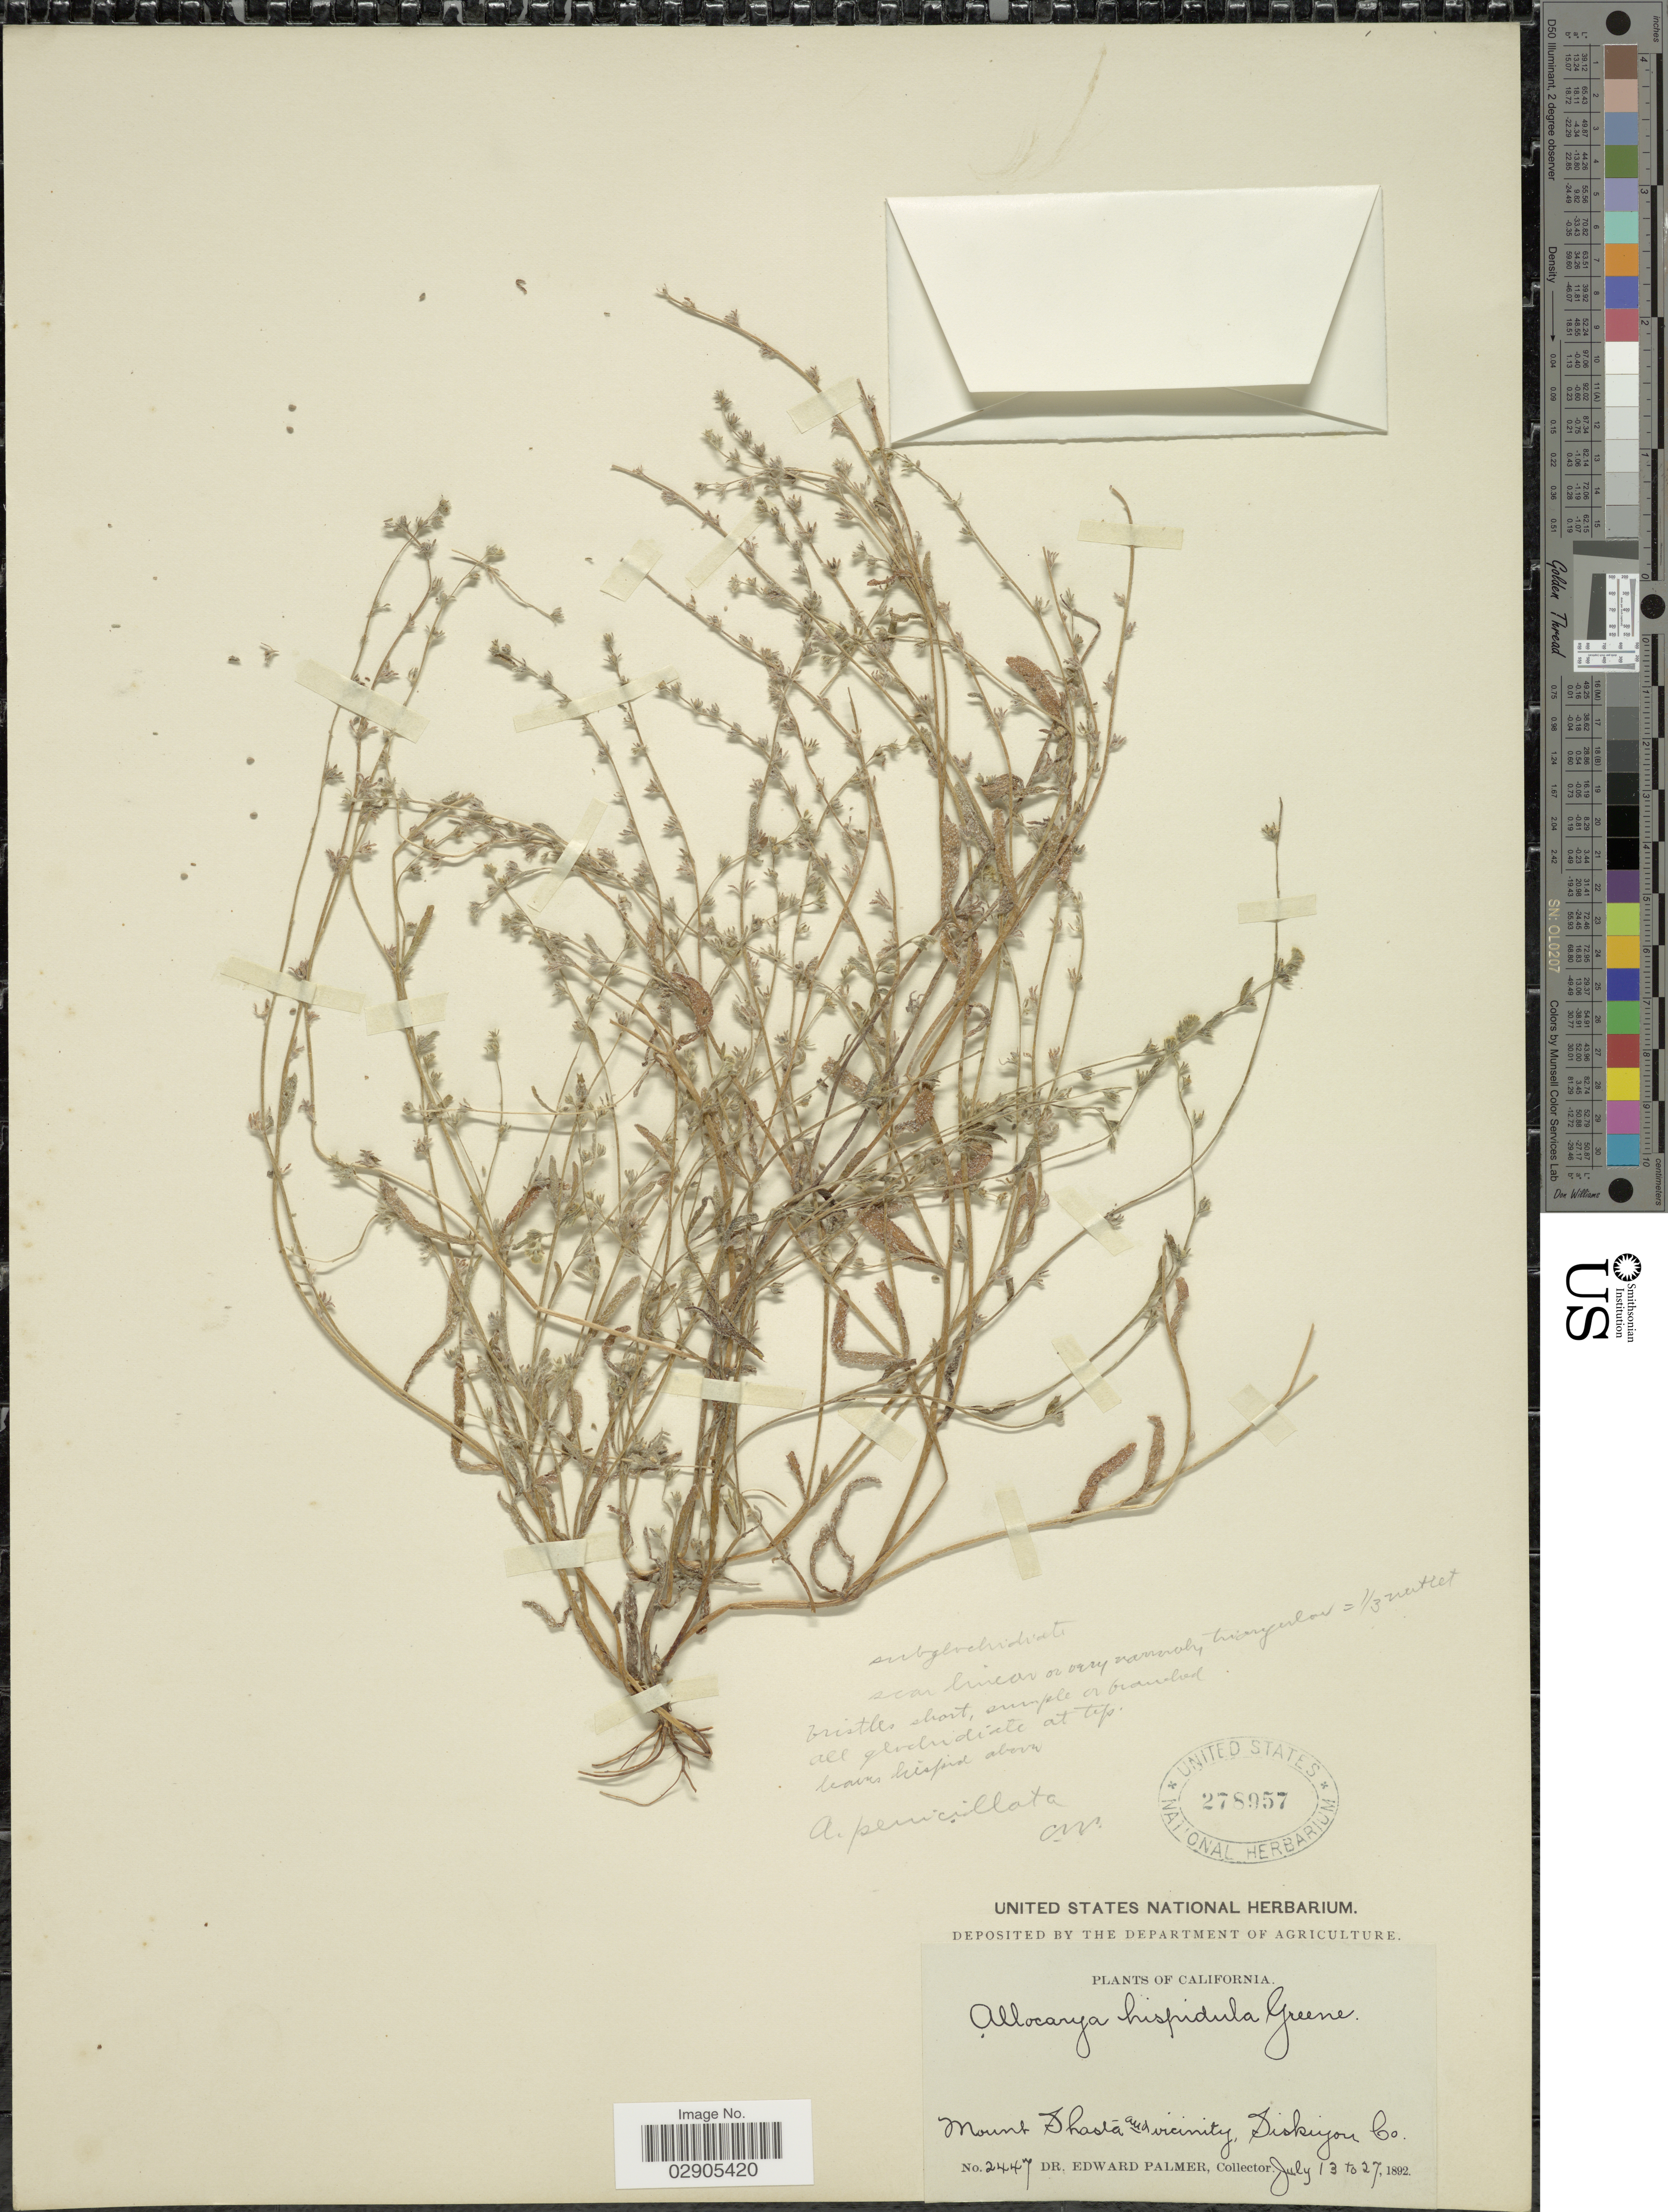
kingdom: Plantae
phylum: Tracheophyta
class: Magnoliopsida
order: Boraginales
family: Boraginaceae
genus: Allocarya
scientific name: Allocarya penicillata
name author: Greene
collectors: E. Palmer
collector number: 2447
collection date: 1892-07-13/1892-07-27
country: United States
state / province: California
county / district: Siskiyou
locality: Mount Shasta and vicinity, Siskiyou Co.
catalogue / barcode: US 278957